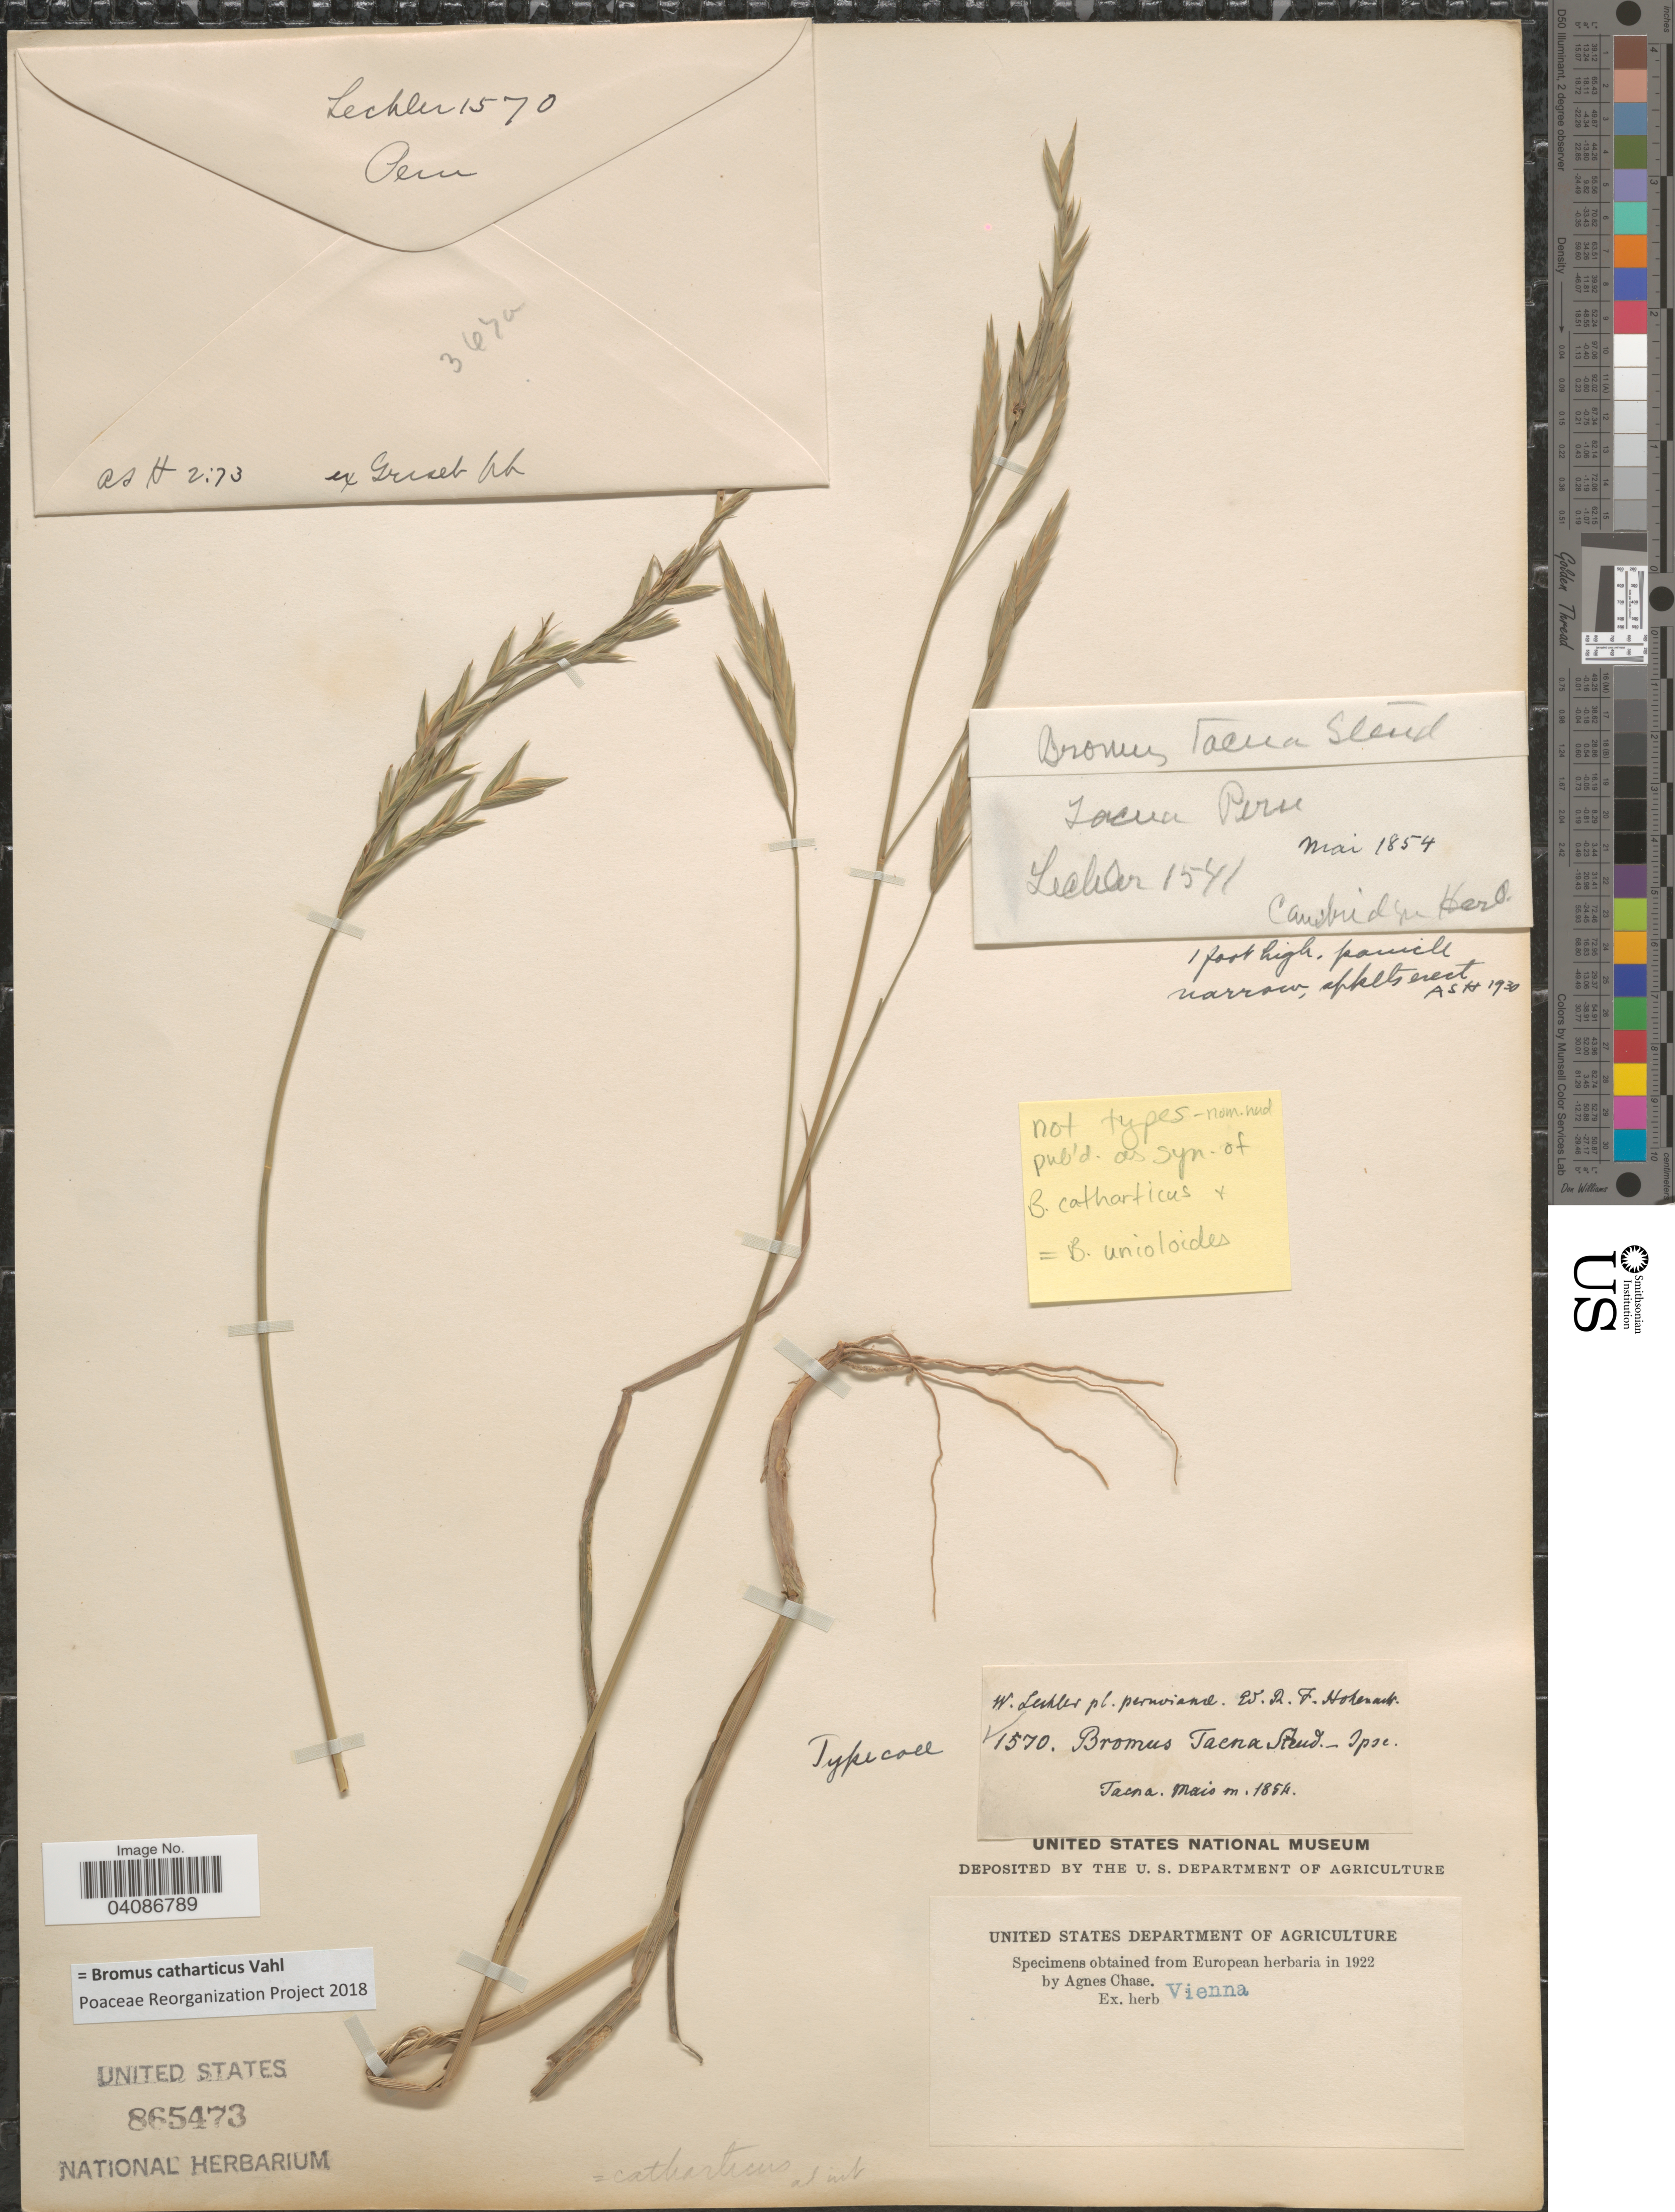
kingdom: Plantae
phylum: Tracheophyta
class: Liliopsida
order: Poales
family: Poaceae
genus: Bromus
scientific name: Bromus catharticus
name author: Vahl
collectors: W. Lechler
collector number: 1570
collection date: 1854-05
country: Peru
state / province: Tacna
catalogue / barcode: US 865473